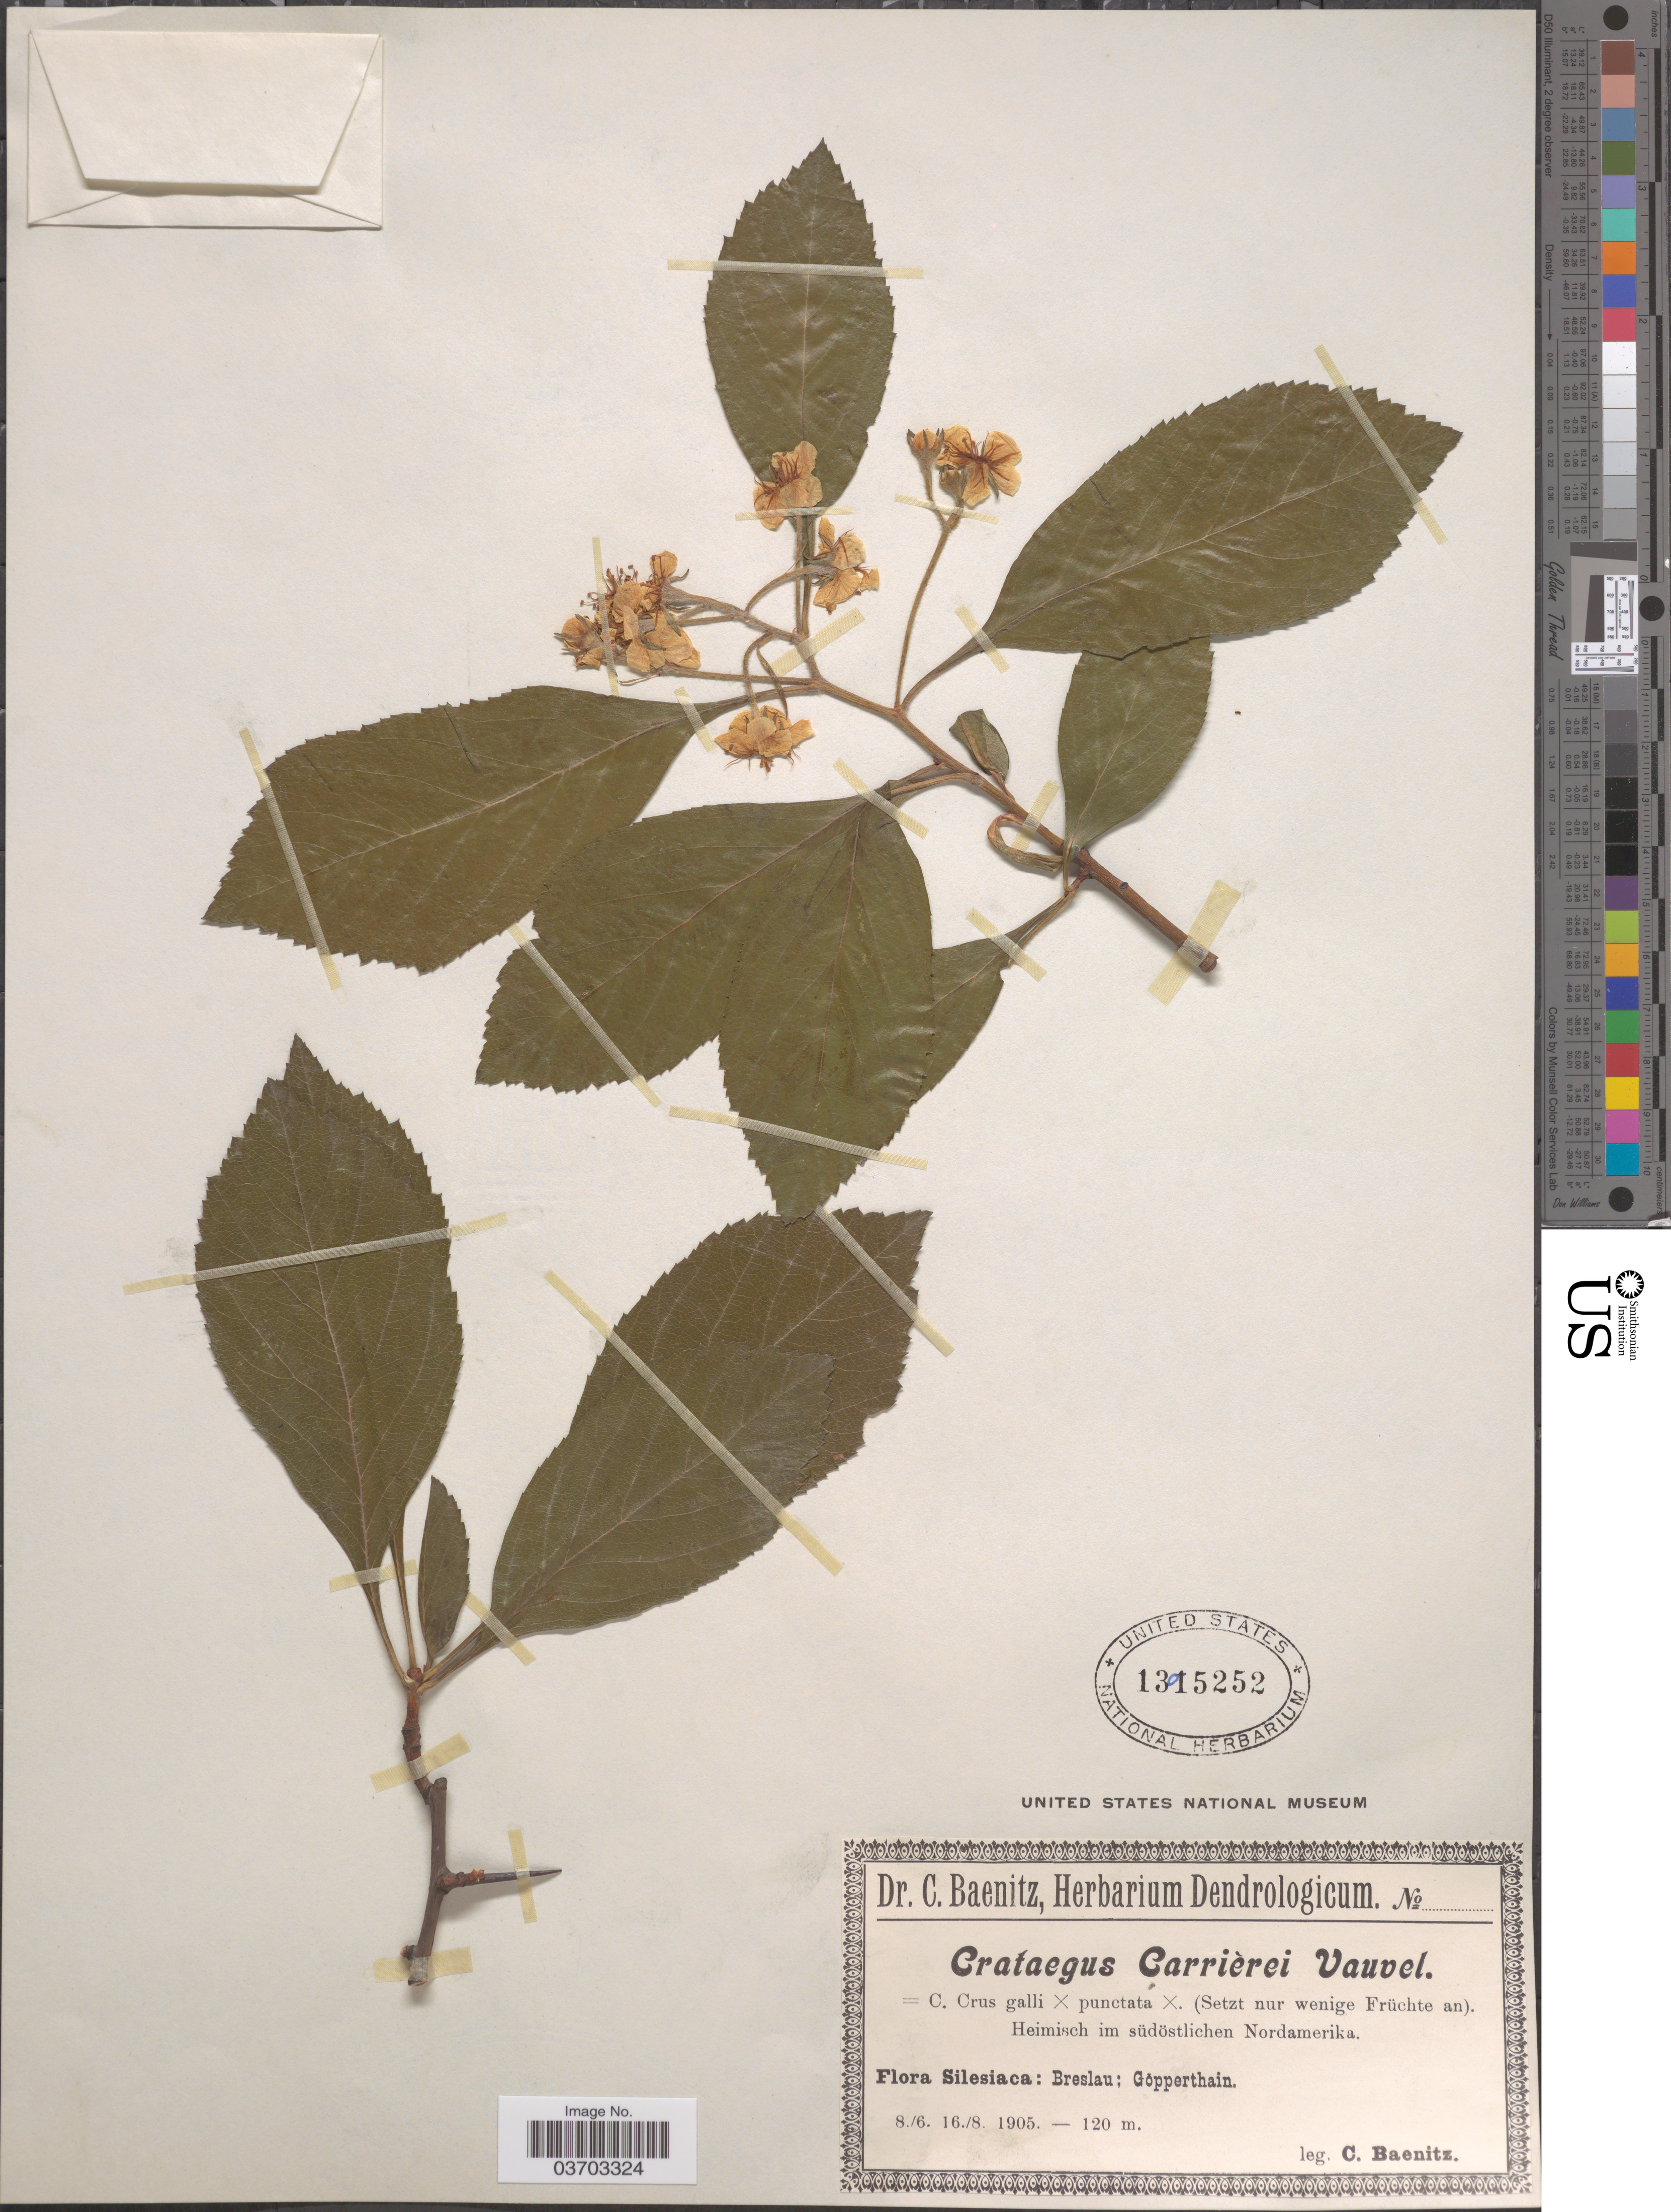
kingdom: Plantae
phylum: Tracheophyta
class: Magnoliopsida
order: Rosales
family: Rosaceae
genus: Crataegus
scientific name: Crataegus carrierei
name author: Hort.Vauvel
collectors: C. G. Baenitz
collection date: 1905-06-08/1905-08-16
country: Poland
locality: Silesiaca: Breslau; Göpperthain.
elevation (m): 120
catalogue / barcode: US 1395252